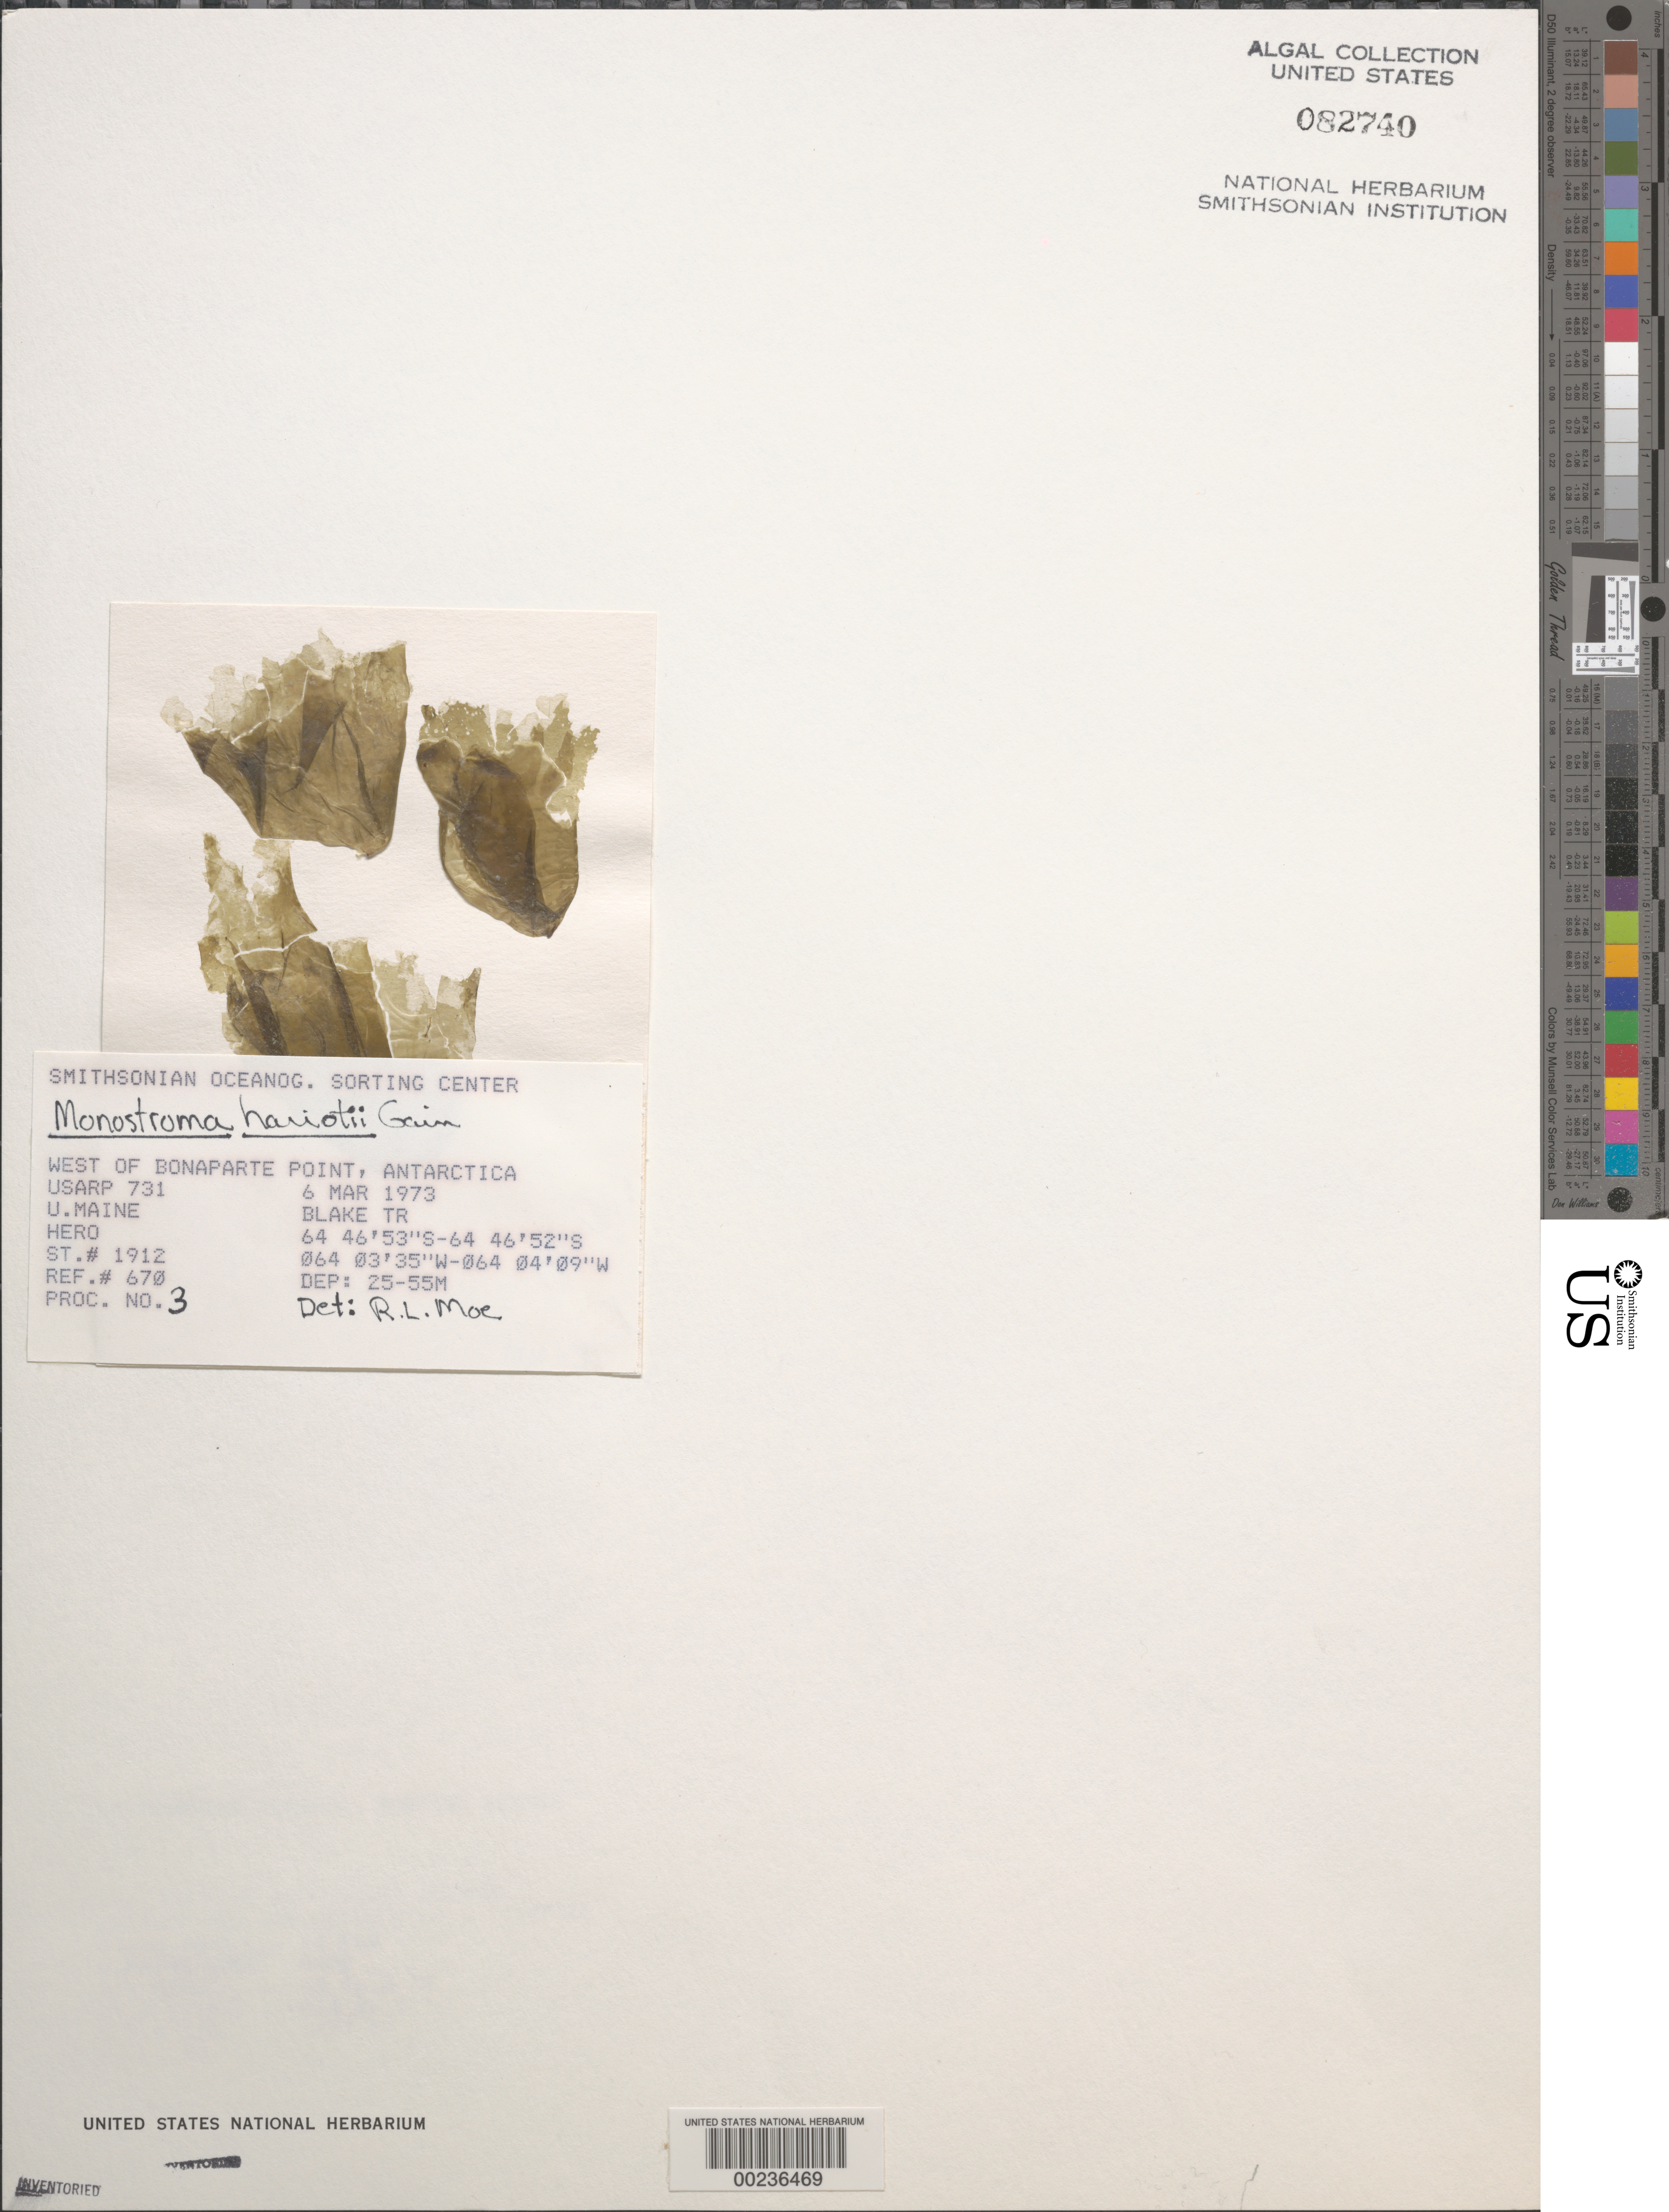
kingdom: Plantae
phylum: Chlorophyta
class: Ulvophyceae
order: Ulvales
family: Monostromataceae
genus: Monostroma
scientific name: Monostroma hariotii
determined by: Moe, R. L.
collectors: University of Maine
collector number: Station 1912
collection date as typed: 06 Mar 1973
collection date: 1973-03-06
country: Antarctica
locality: West of Bonaparte Point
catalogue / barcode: US 82740